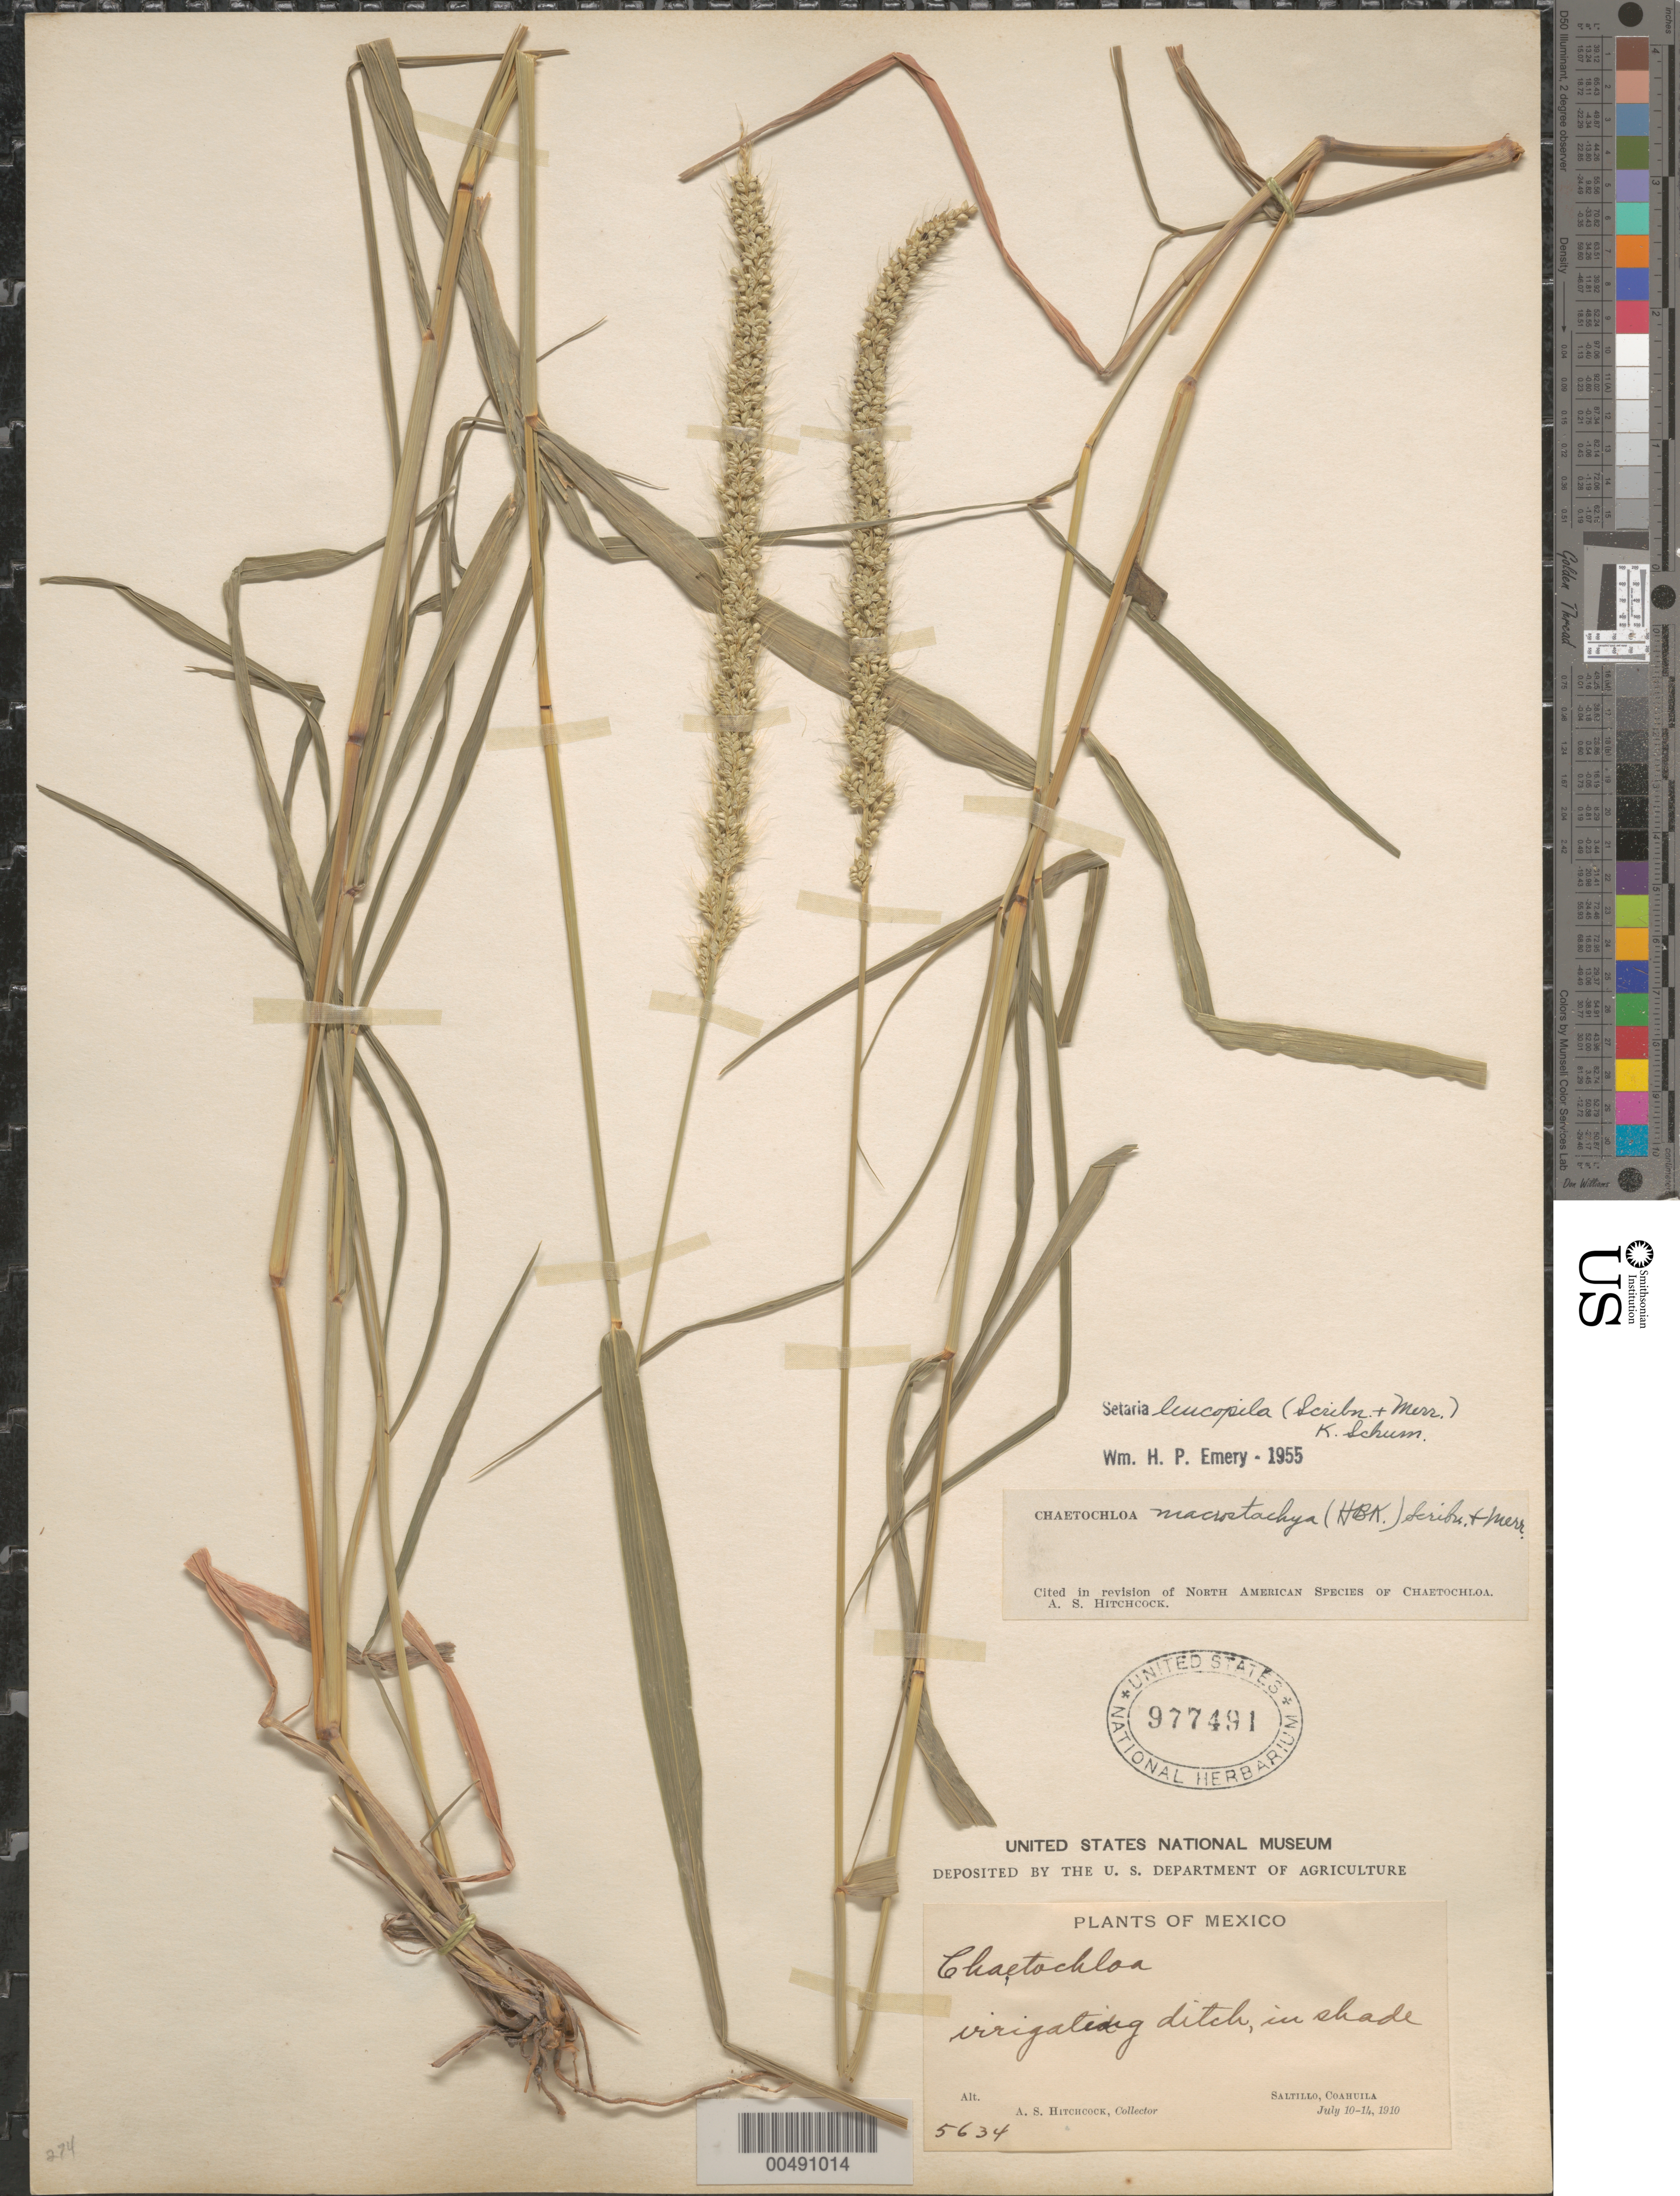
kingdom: Plantae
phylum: Tracheophyta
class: Liliopsida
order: Poales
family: Poaceae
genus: Setaria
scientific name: Setaria leucopila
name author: (Scribn. & Merr.) K. Schum.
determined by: Emery, W. H. P.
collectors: A. S. Hitchcock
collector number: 5634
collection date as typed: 10 Jul 1910 to 14 Jul 1910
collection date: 1910-07-10/1910-07-14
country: Mexico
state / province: Coahuila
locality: Saltillo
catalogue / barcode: US 977491